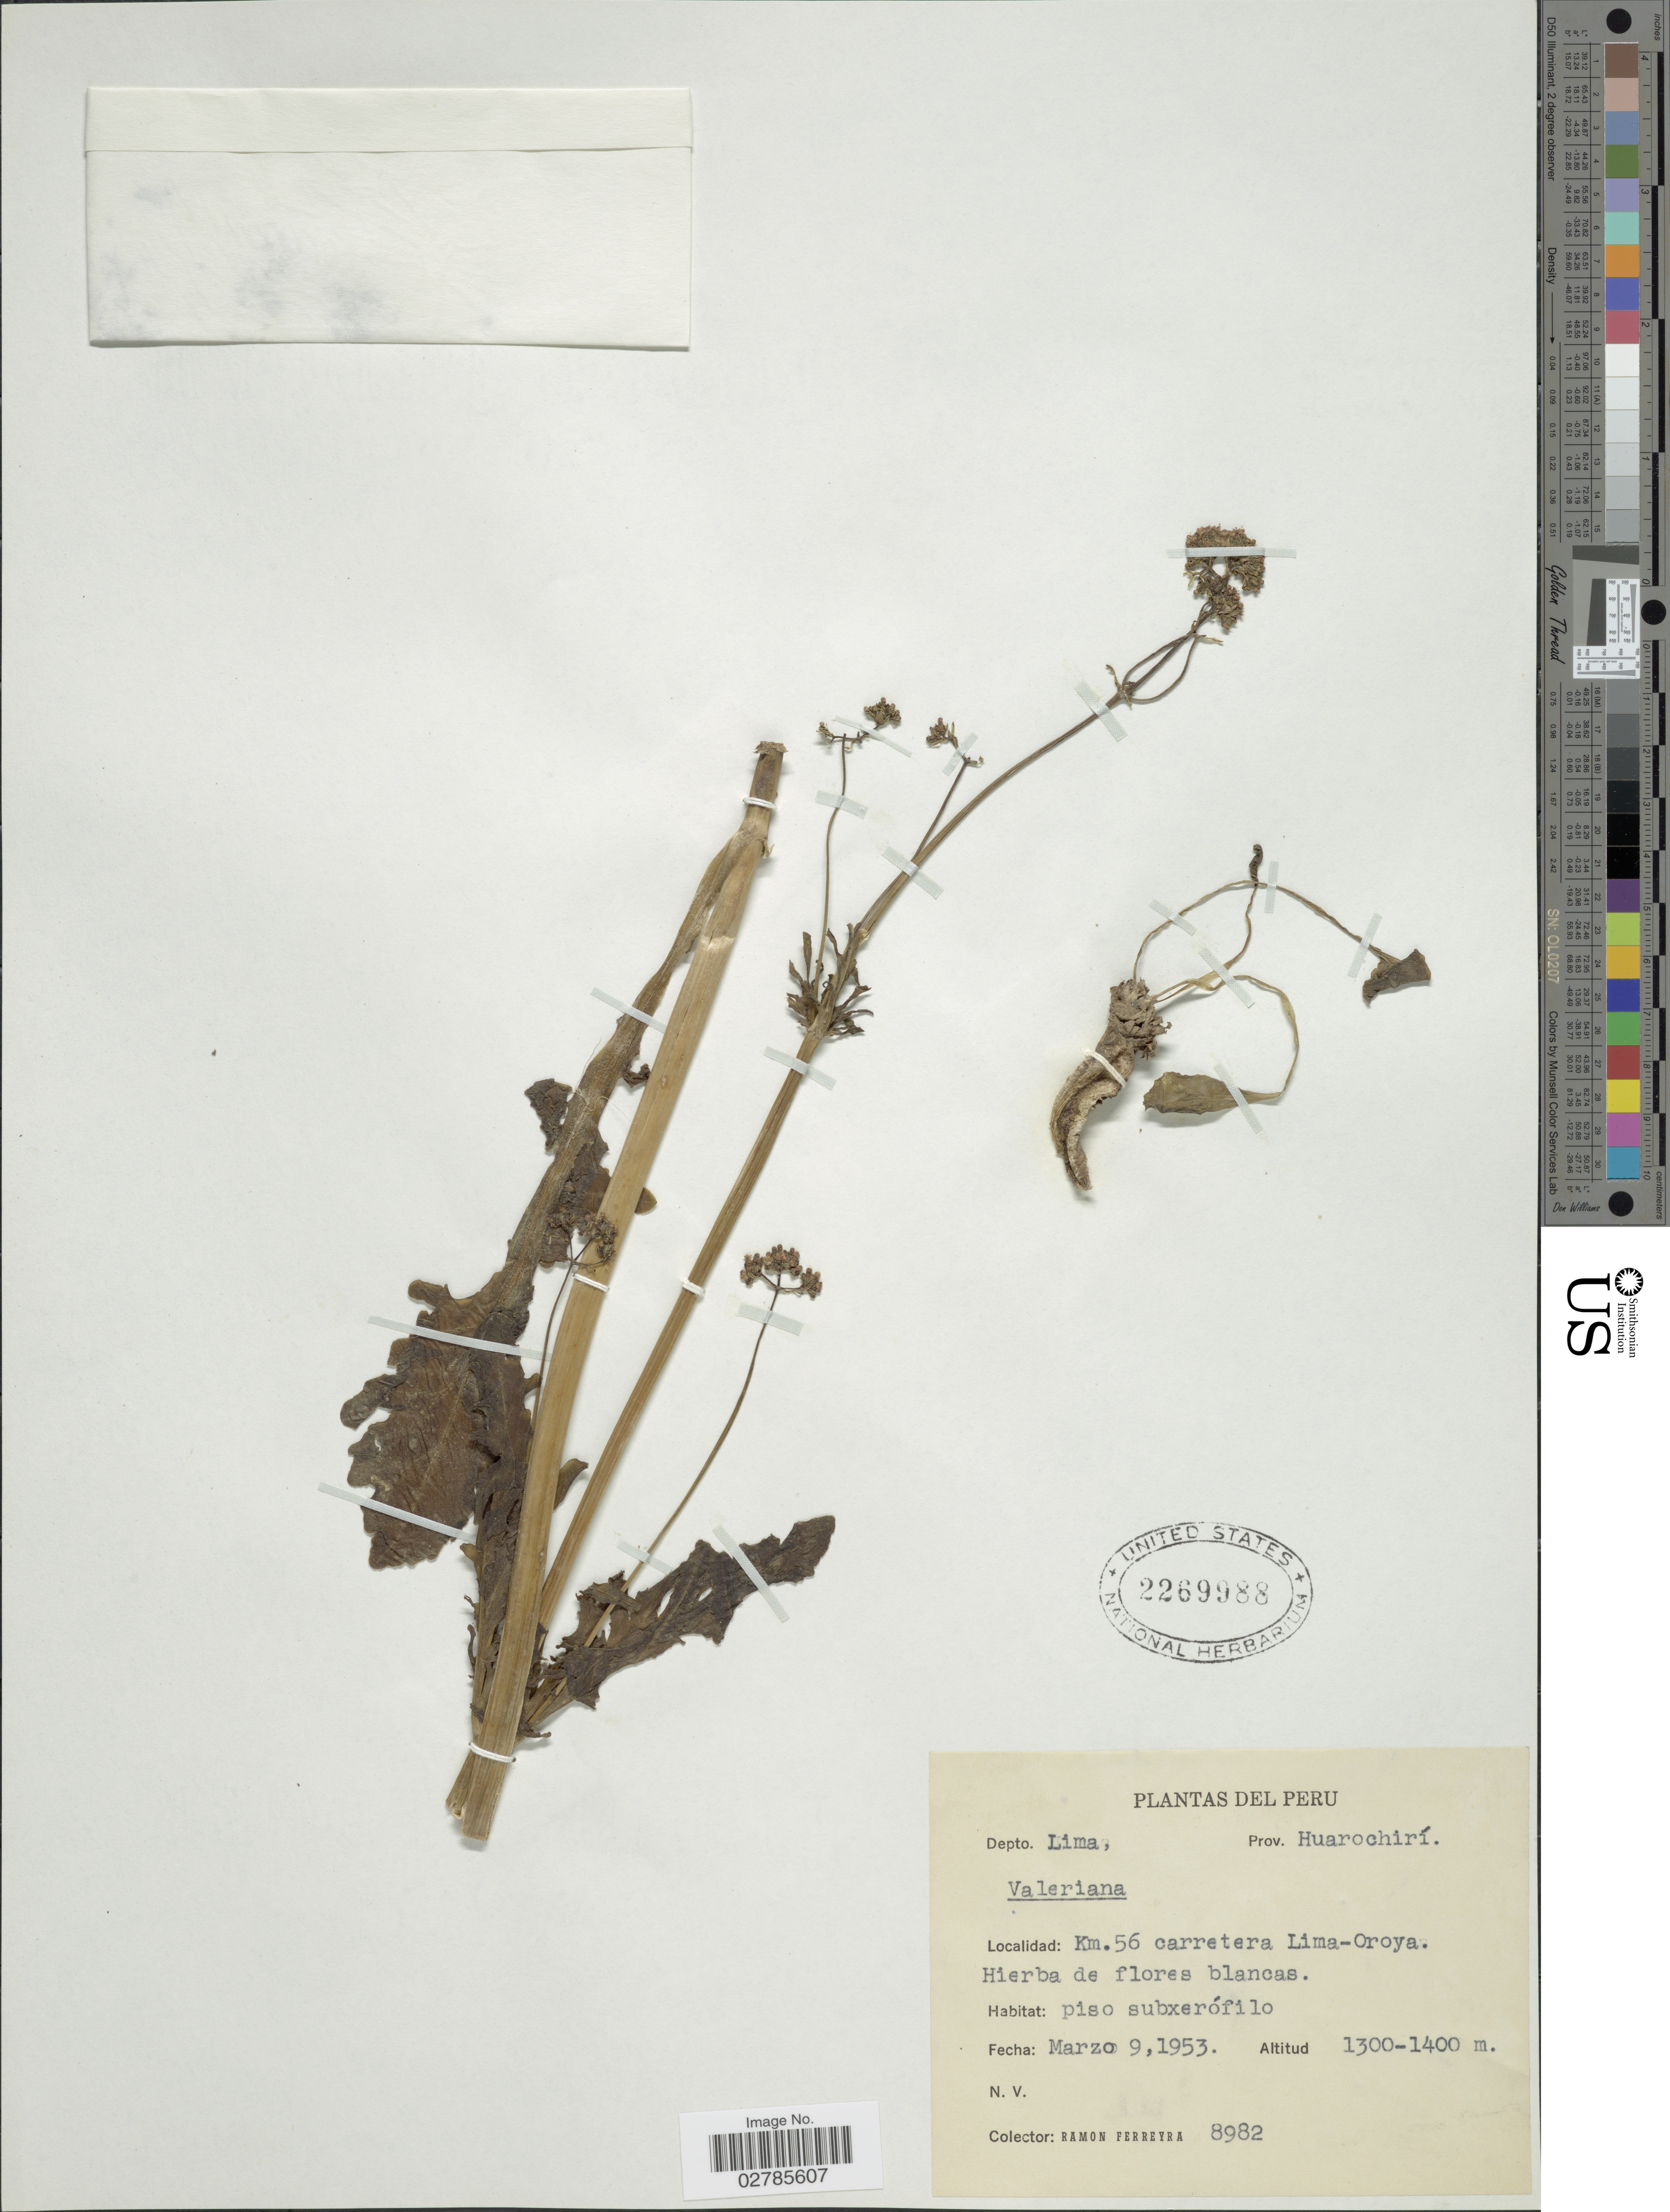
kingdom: Plantae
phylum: Tracheophyta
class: Magnoliopsida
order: Dipsacales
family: Caprifoliaceae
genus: Valeriana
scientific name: Valeriana sp.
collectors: R. A. Ferreyra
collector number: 8982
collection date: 1953-03-09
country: Peru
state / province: Lima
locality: Depto. Lima, Prov. Huarochirí, Km 56 carretera Lima-Oroya.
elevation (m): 1300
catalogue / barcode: US 2269988